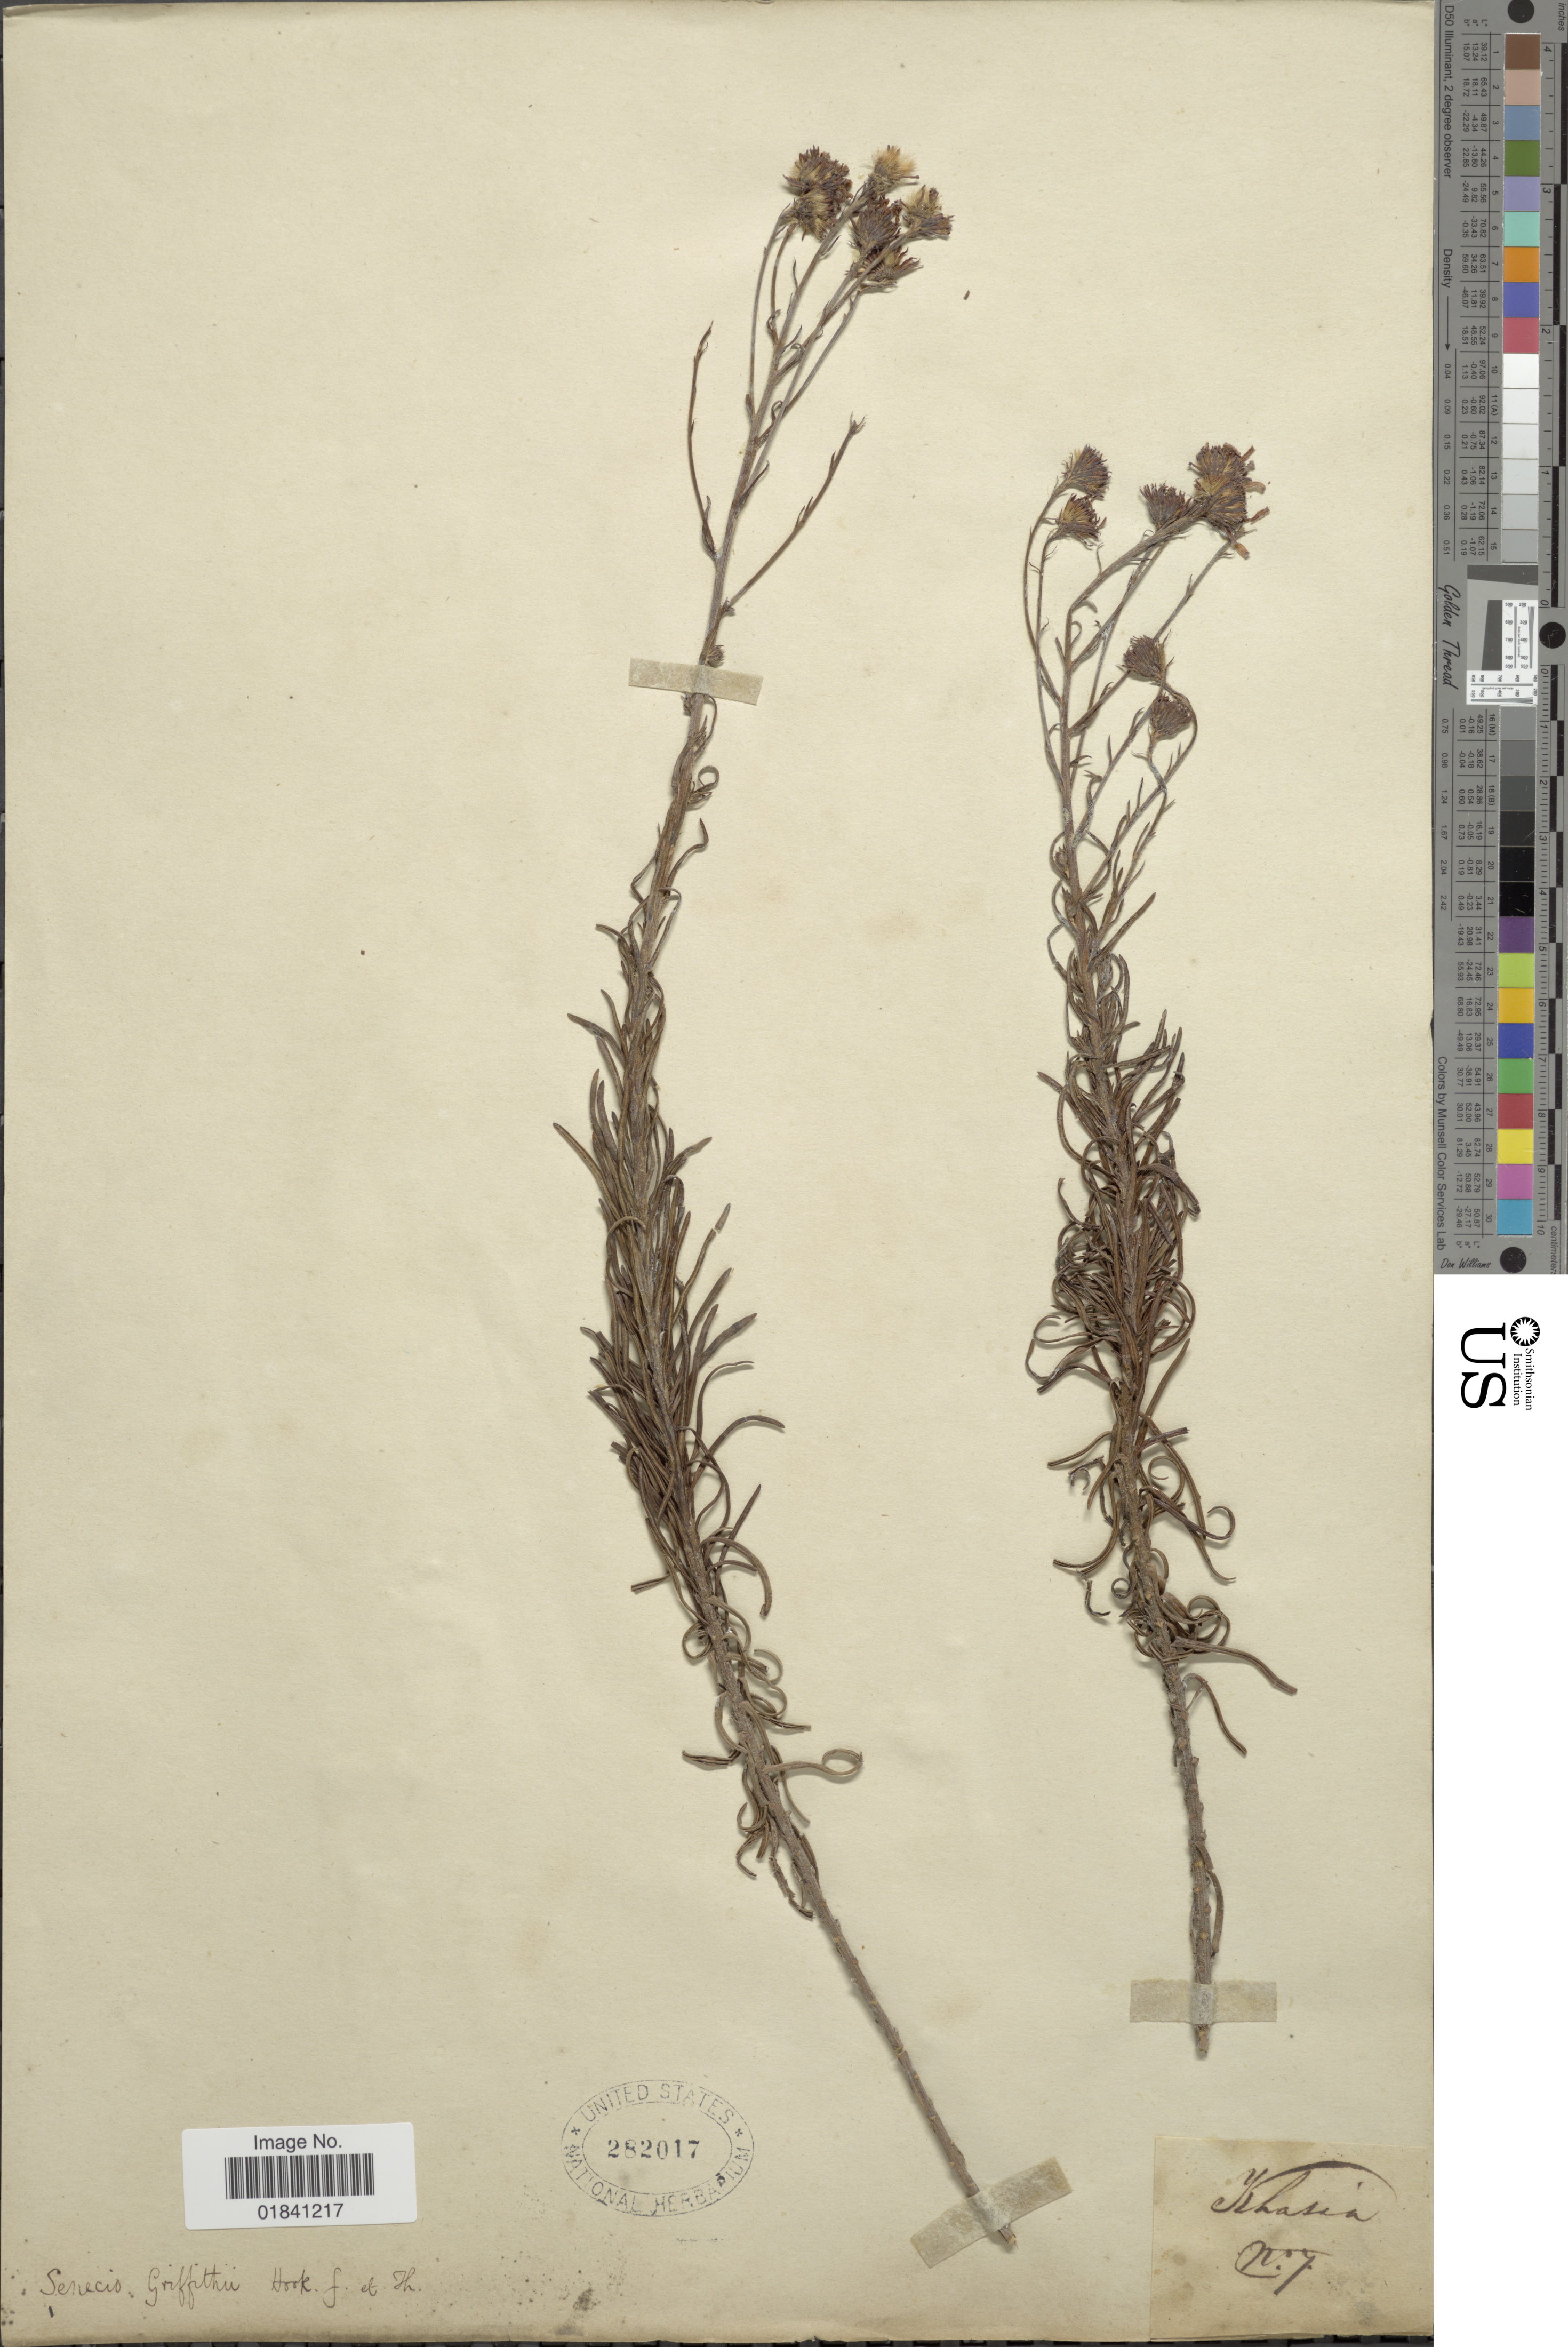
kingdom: Plantae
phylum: Tracheophyta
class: Magnoliopsida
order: Asterales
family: Asteraceae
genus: Senecio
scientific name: Senecio griffithii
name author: Hook. f.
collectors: K. Thothathri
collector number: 7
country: India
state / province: Meghalaya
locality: Khasia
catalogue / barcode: US 282017